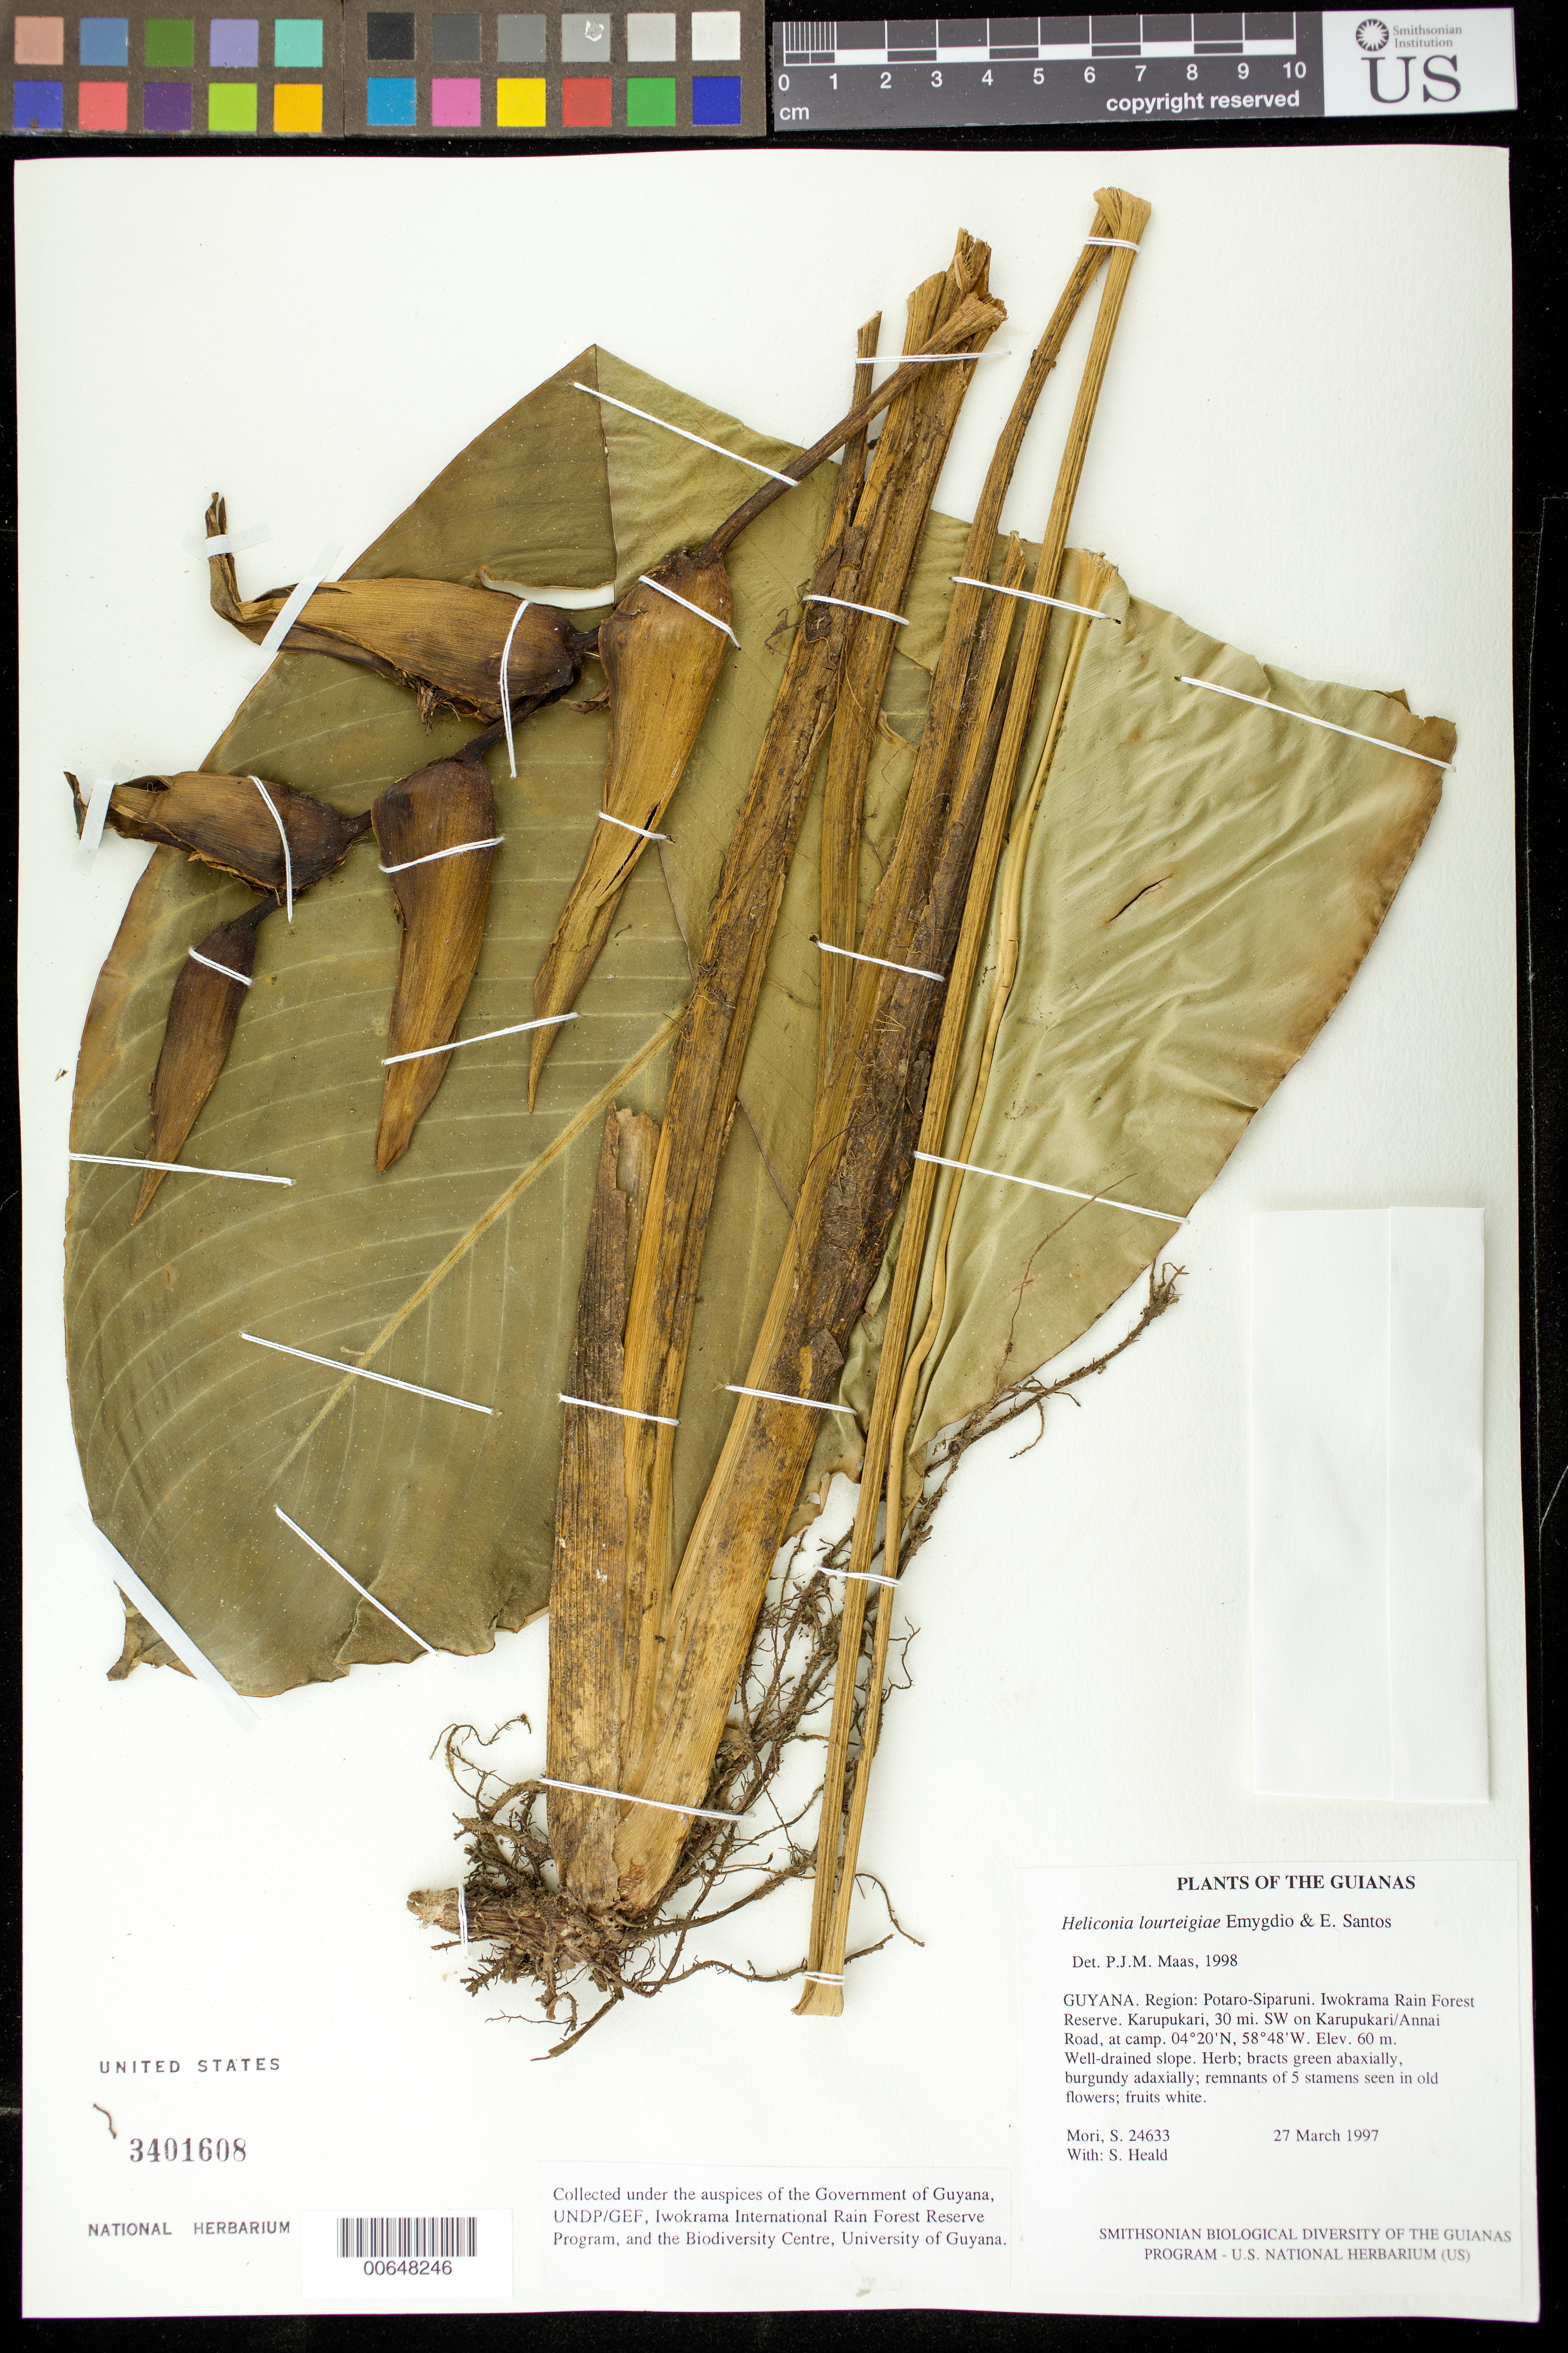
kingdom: Plantae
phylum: Tracheophyta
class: Liliopsida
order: Zingiberales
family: Heliconiaceae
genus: Heliconia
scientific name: Heliconia lourteigiae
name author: Emygdio & E. Santos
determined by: Maas, Paul J. M.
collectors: S. Mori & S. Heald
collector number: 24633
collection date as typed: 27 March 1997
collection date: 1997-03-27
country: Guyana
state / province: Potaro-Siparuni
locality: Iwokrama Rain Forest Reserve. Karupukari, 30 mi. SW on Karupukari/Annai Road, at camp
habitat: Well-drained slope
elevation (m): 60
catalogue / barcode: US 3401608